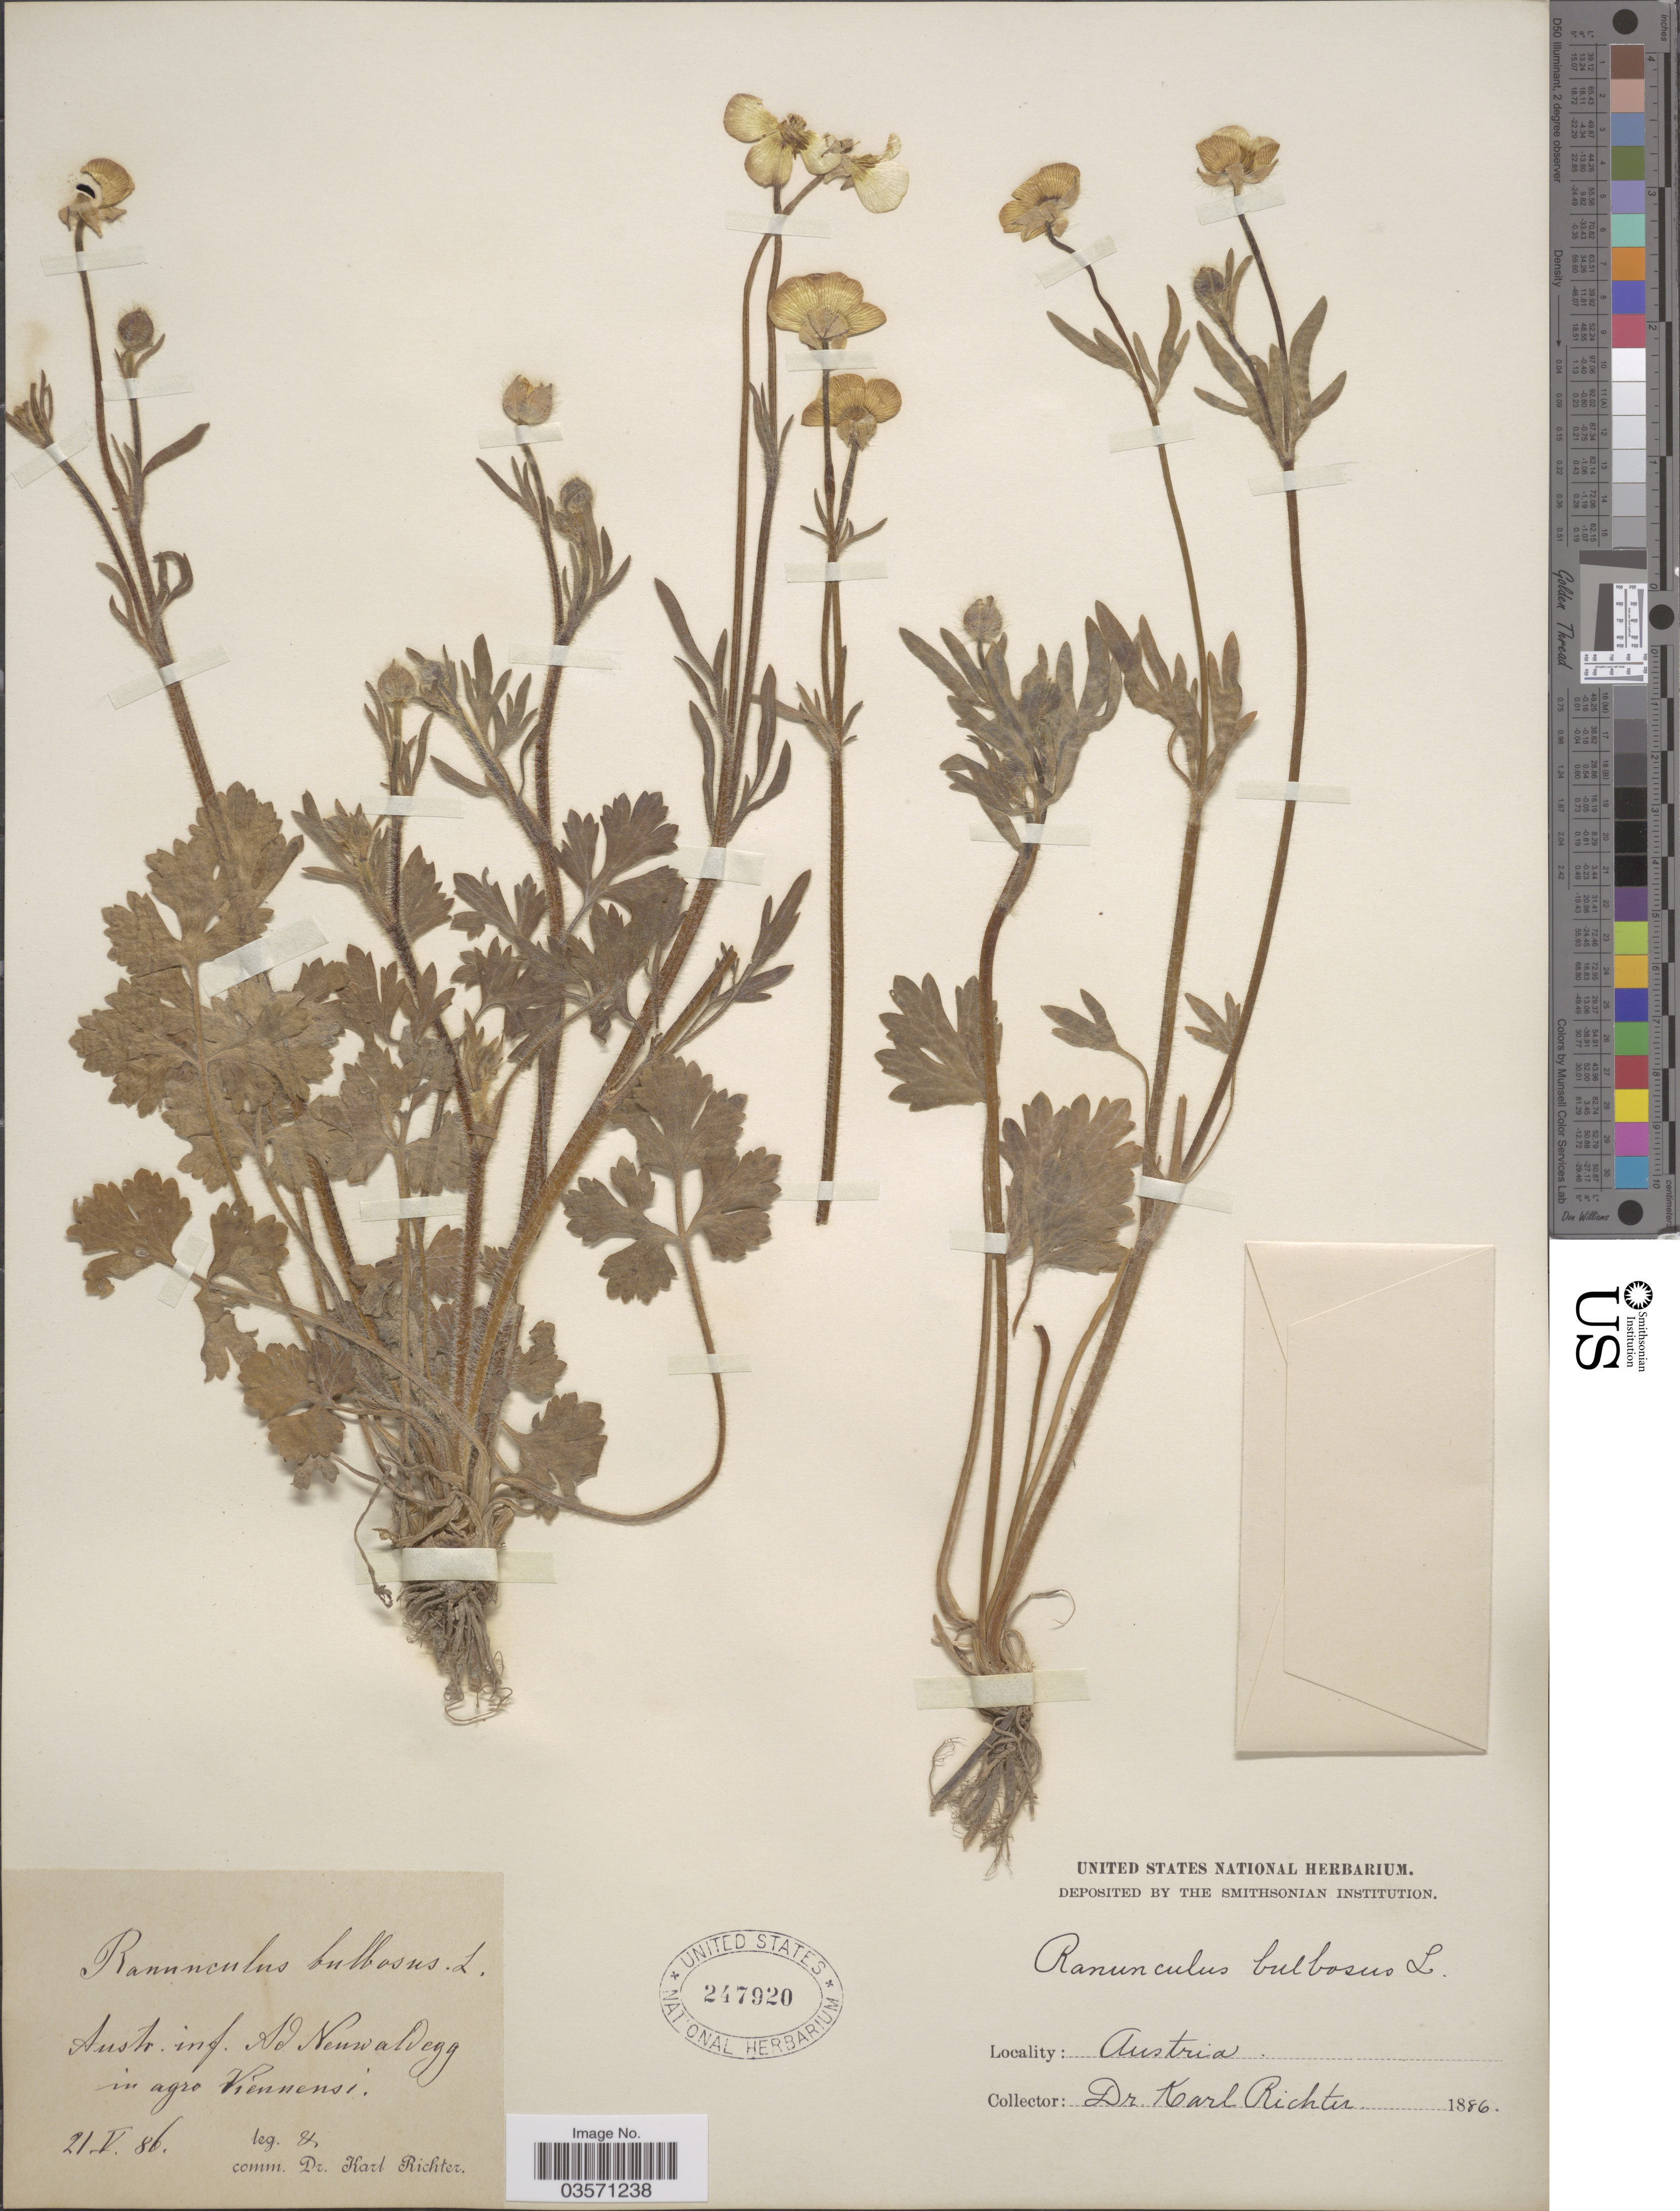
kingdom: Plantae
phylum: Tracheophyta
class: Magnoliopsida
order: Ranunculales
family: Ranunculaceae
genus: Ranunculus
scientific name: Ranunculus bulbosus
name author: L.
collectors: K. Richter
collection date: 1886-05-21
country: Austria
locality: Austr. inf. Ad Neuwaldegg in agro Viennensi.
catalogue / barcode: US 247920